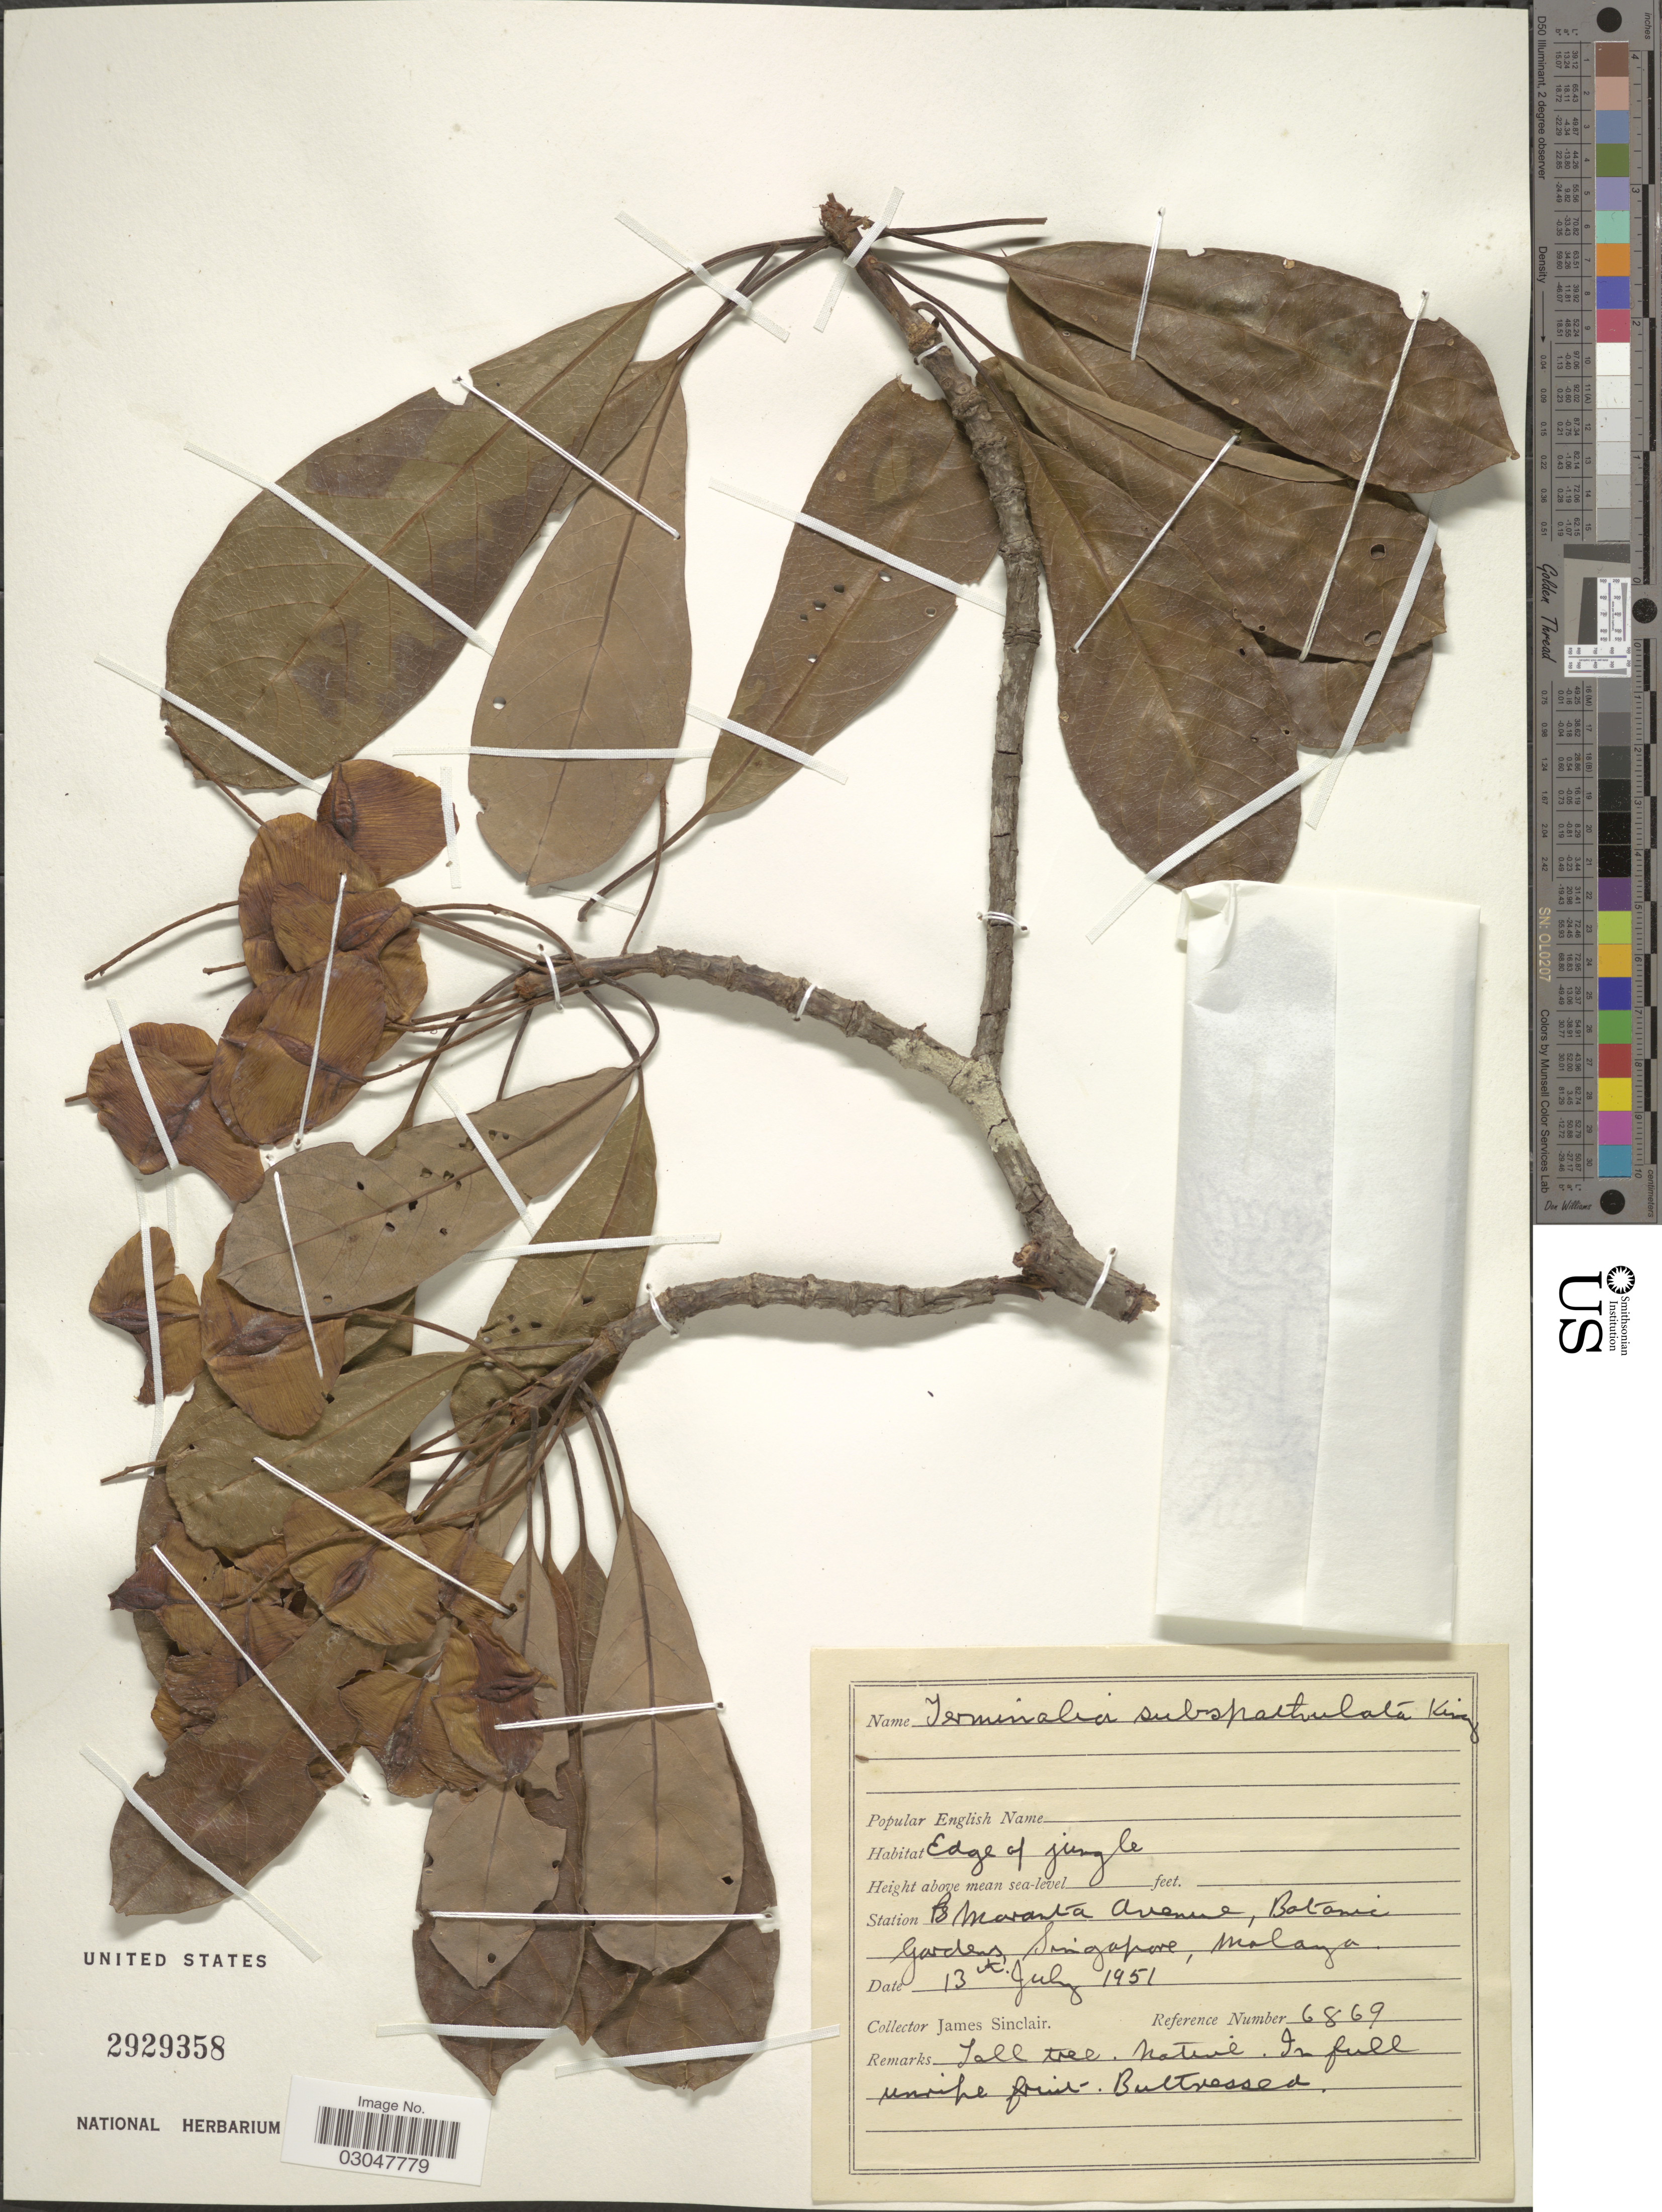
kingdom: Plantae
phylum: Tracheophyta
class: Magnoliopsida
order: Myrtales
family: Combretaceae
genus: Terminalia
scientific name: Terminalia subspathulata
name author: King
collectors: J. Sinclair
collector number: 6869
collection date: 1951-07-13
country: Singapore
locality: Maranta Avenue, Botanic Gardens, Malaya.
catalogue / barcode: US 2929358